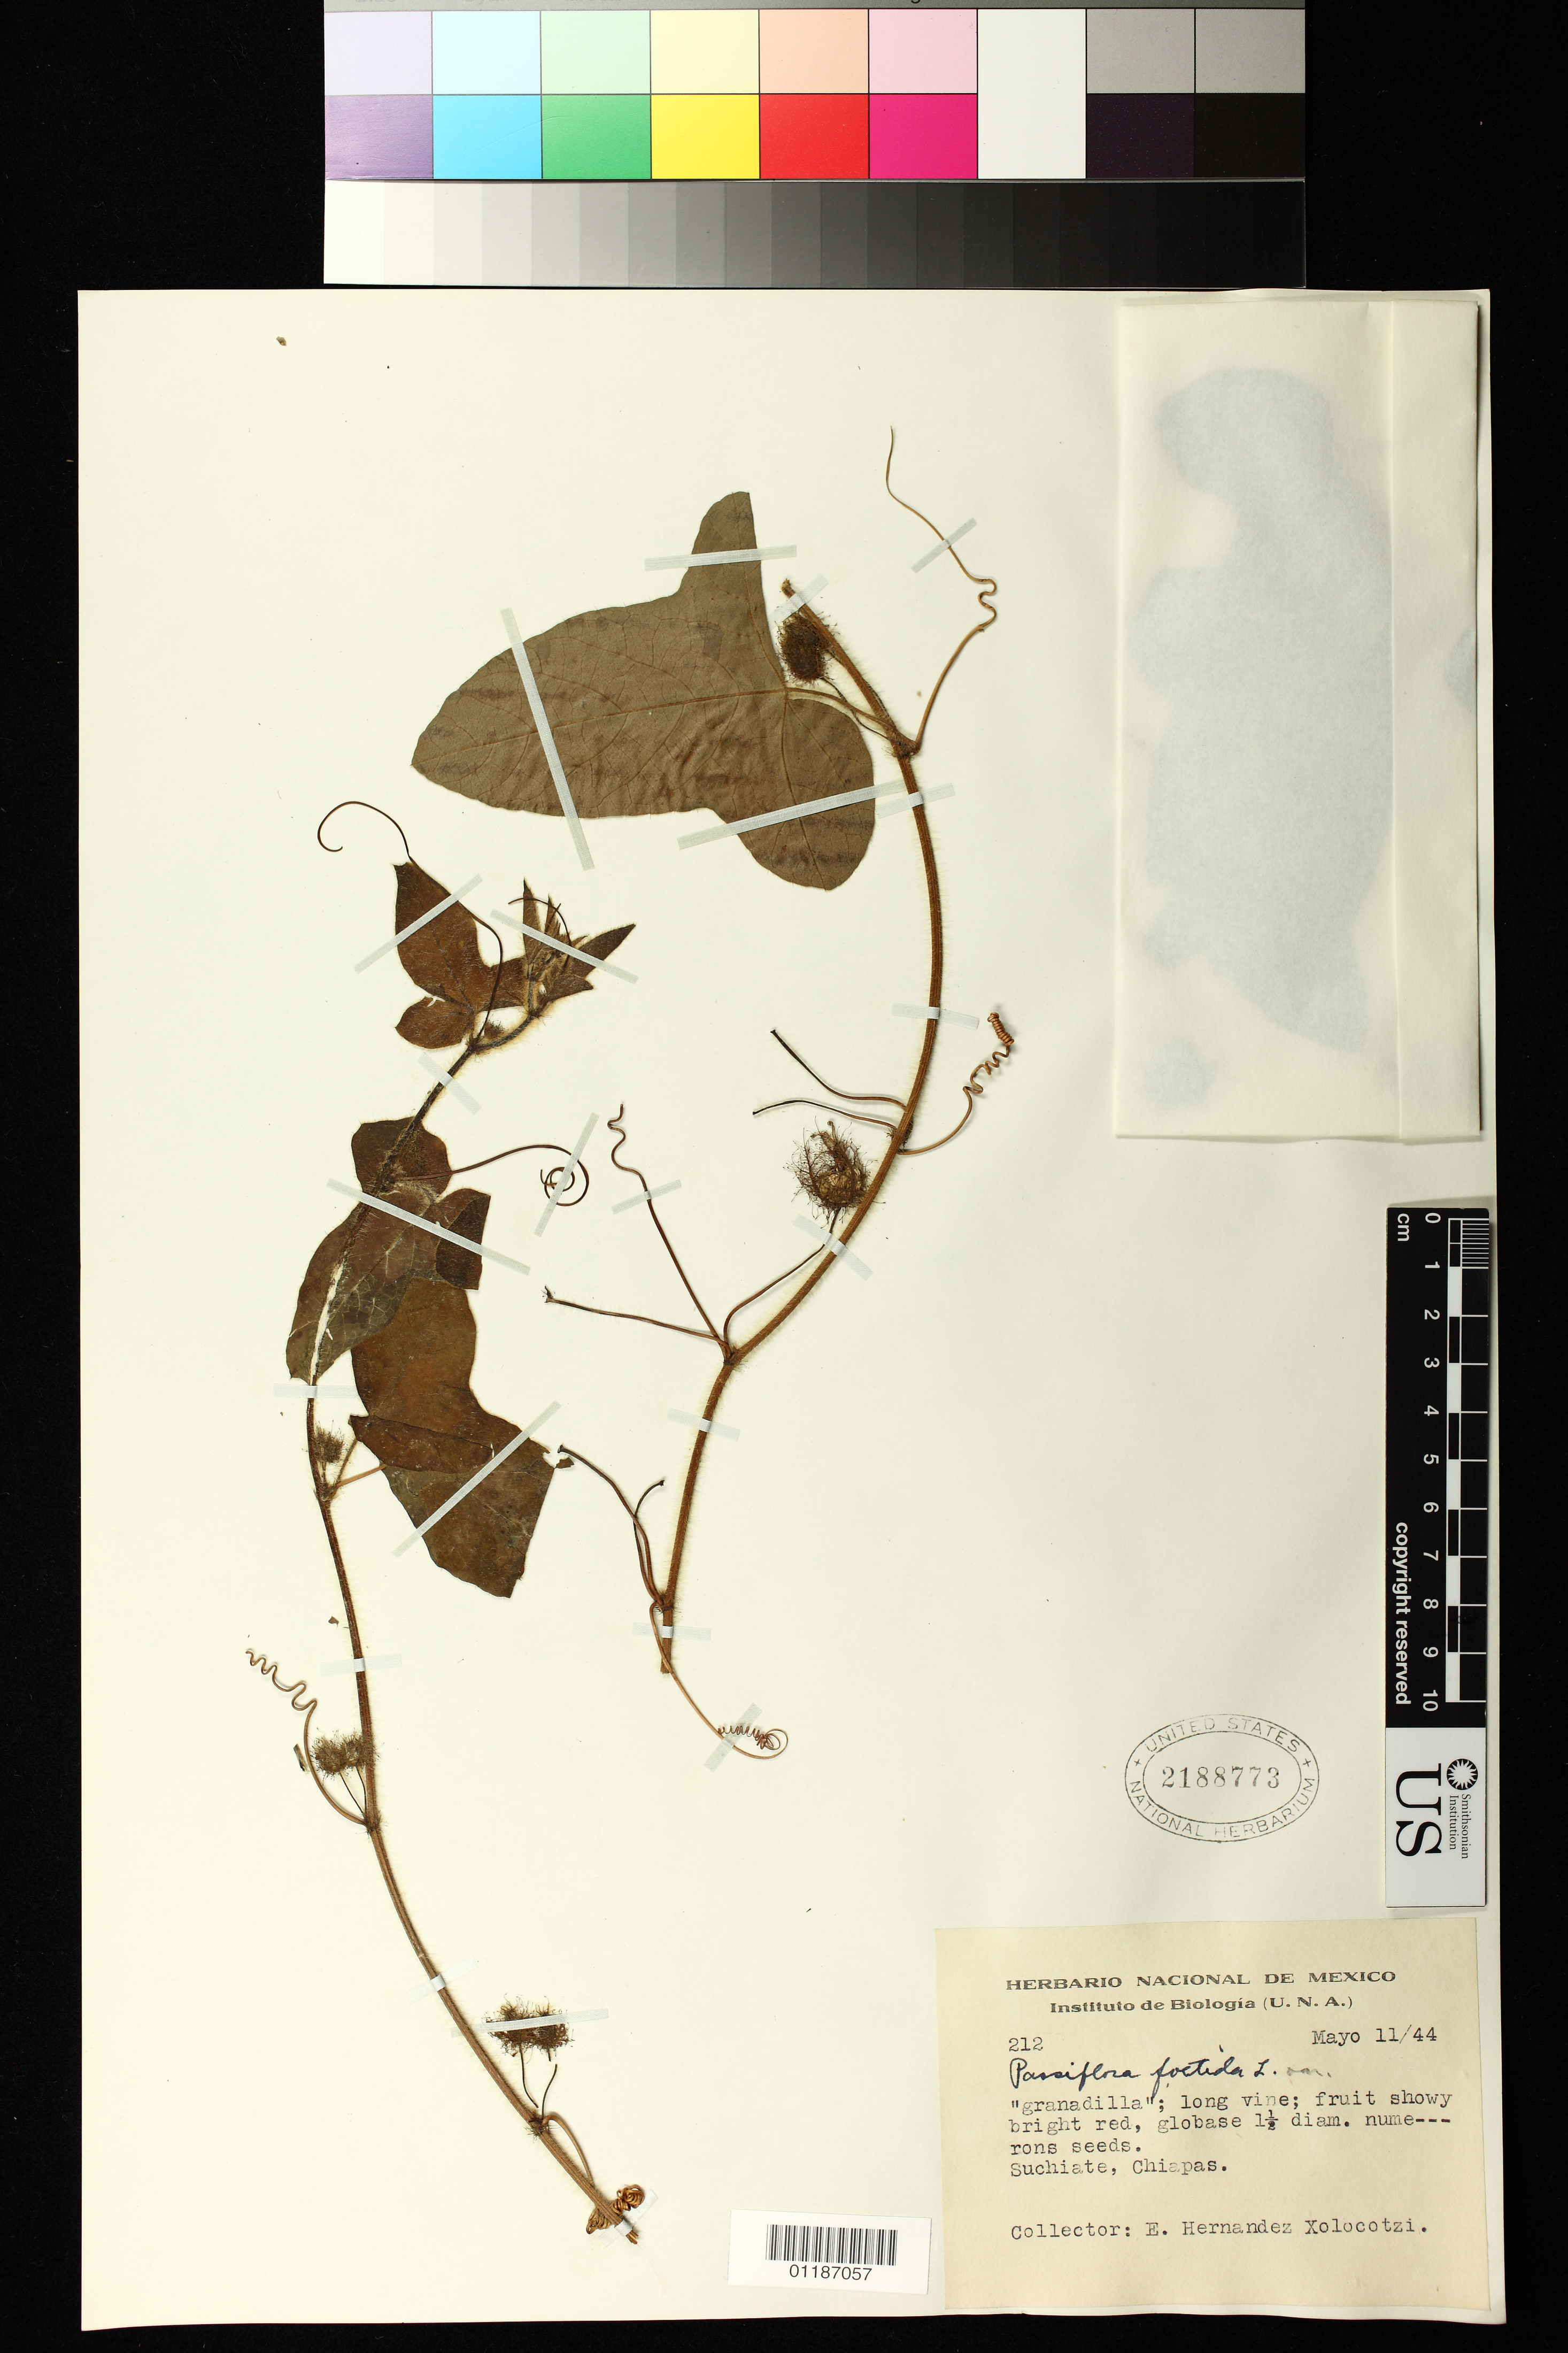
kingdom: Plantae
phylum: Tracheophyta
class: Magnoliopsida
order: Malpighiales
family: Passifloraceae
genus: Passiflora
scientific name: Passiflora foetida var. gossypiifolia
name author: (Desv.) Mast.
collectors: E. I. Hernández-X.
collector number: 212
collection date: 1944-05-11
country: Mexico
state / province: Chiapas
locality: Suchiate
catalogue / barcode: US 2188773